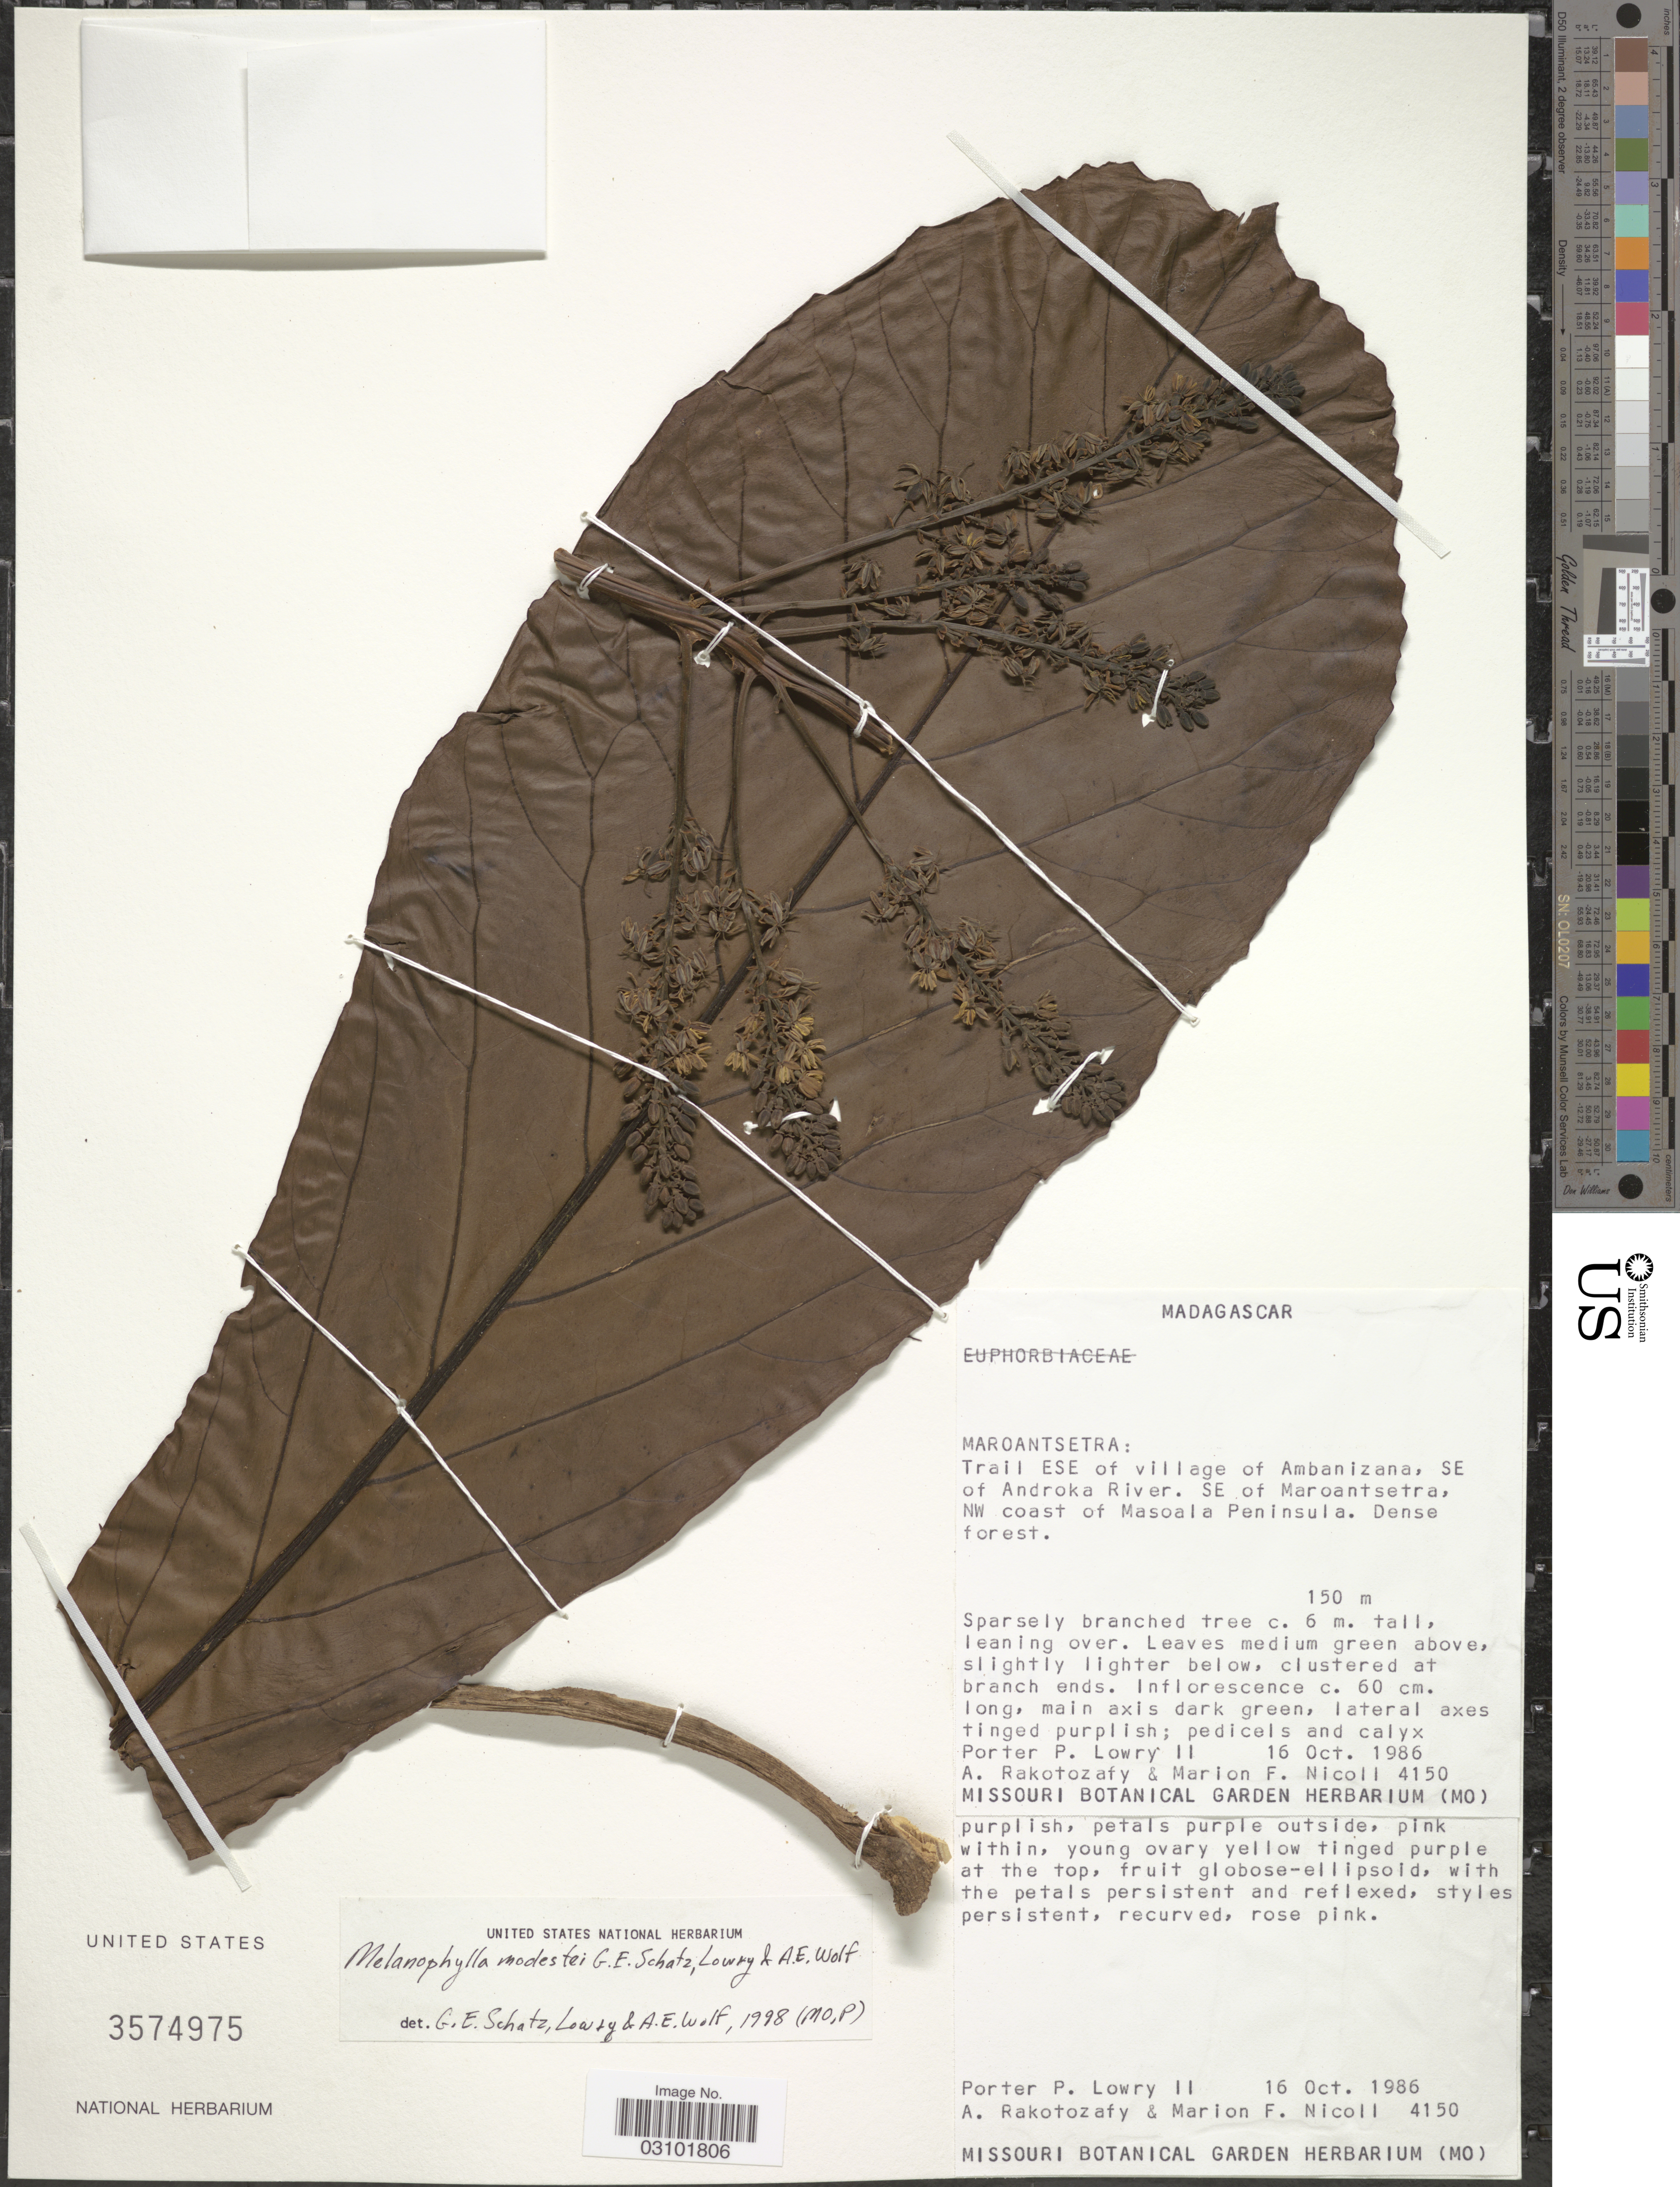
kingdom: Plantae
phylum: Tracheophyta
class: Magnoliopsida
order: Apiales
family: Torricelliaceae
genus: Melanophylla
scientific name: Melanophylla modestei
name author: G.E. Schatz et al.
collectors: P. P. Lowry, A. Rakotozafy & M. F. Nicoll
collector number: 4150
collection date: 1986-10-16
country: Madagascar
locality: Maroantsetra: Trail ESE of village of Ambanizana, SE of Androka River. SE of Maroantsetra, NW coast of Masoala Peninsula.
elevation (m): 150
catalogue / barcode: US 3574975